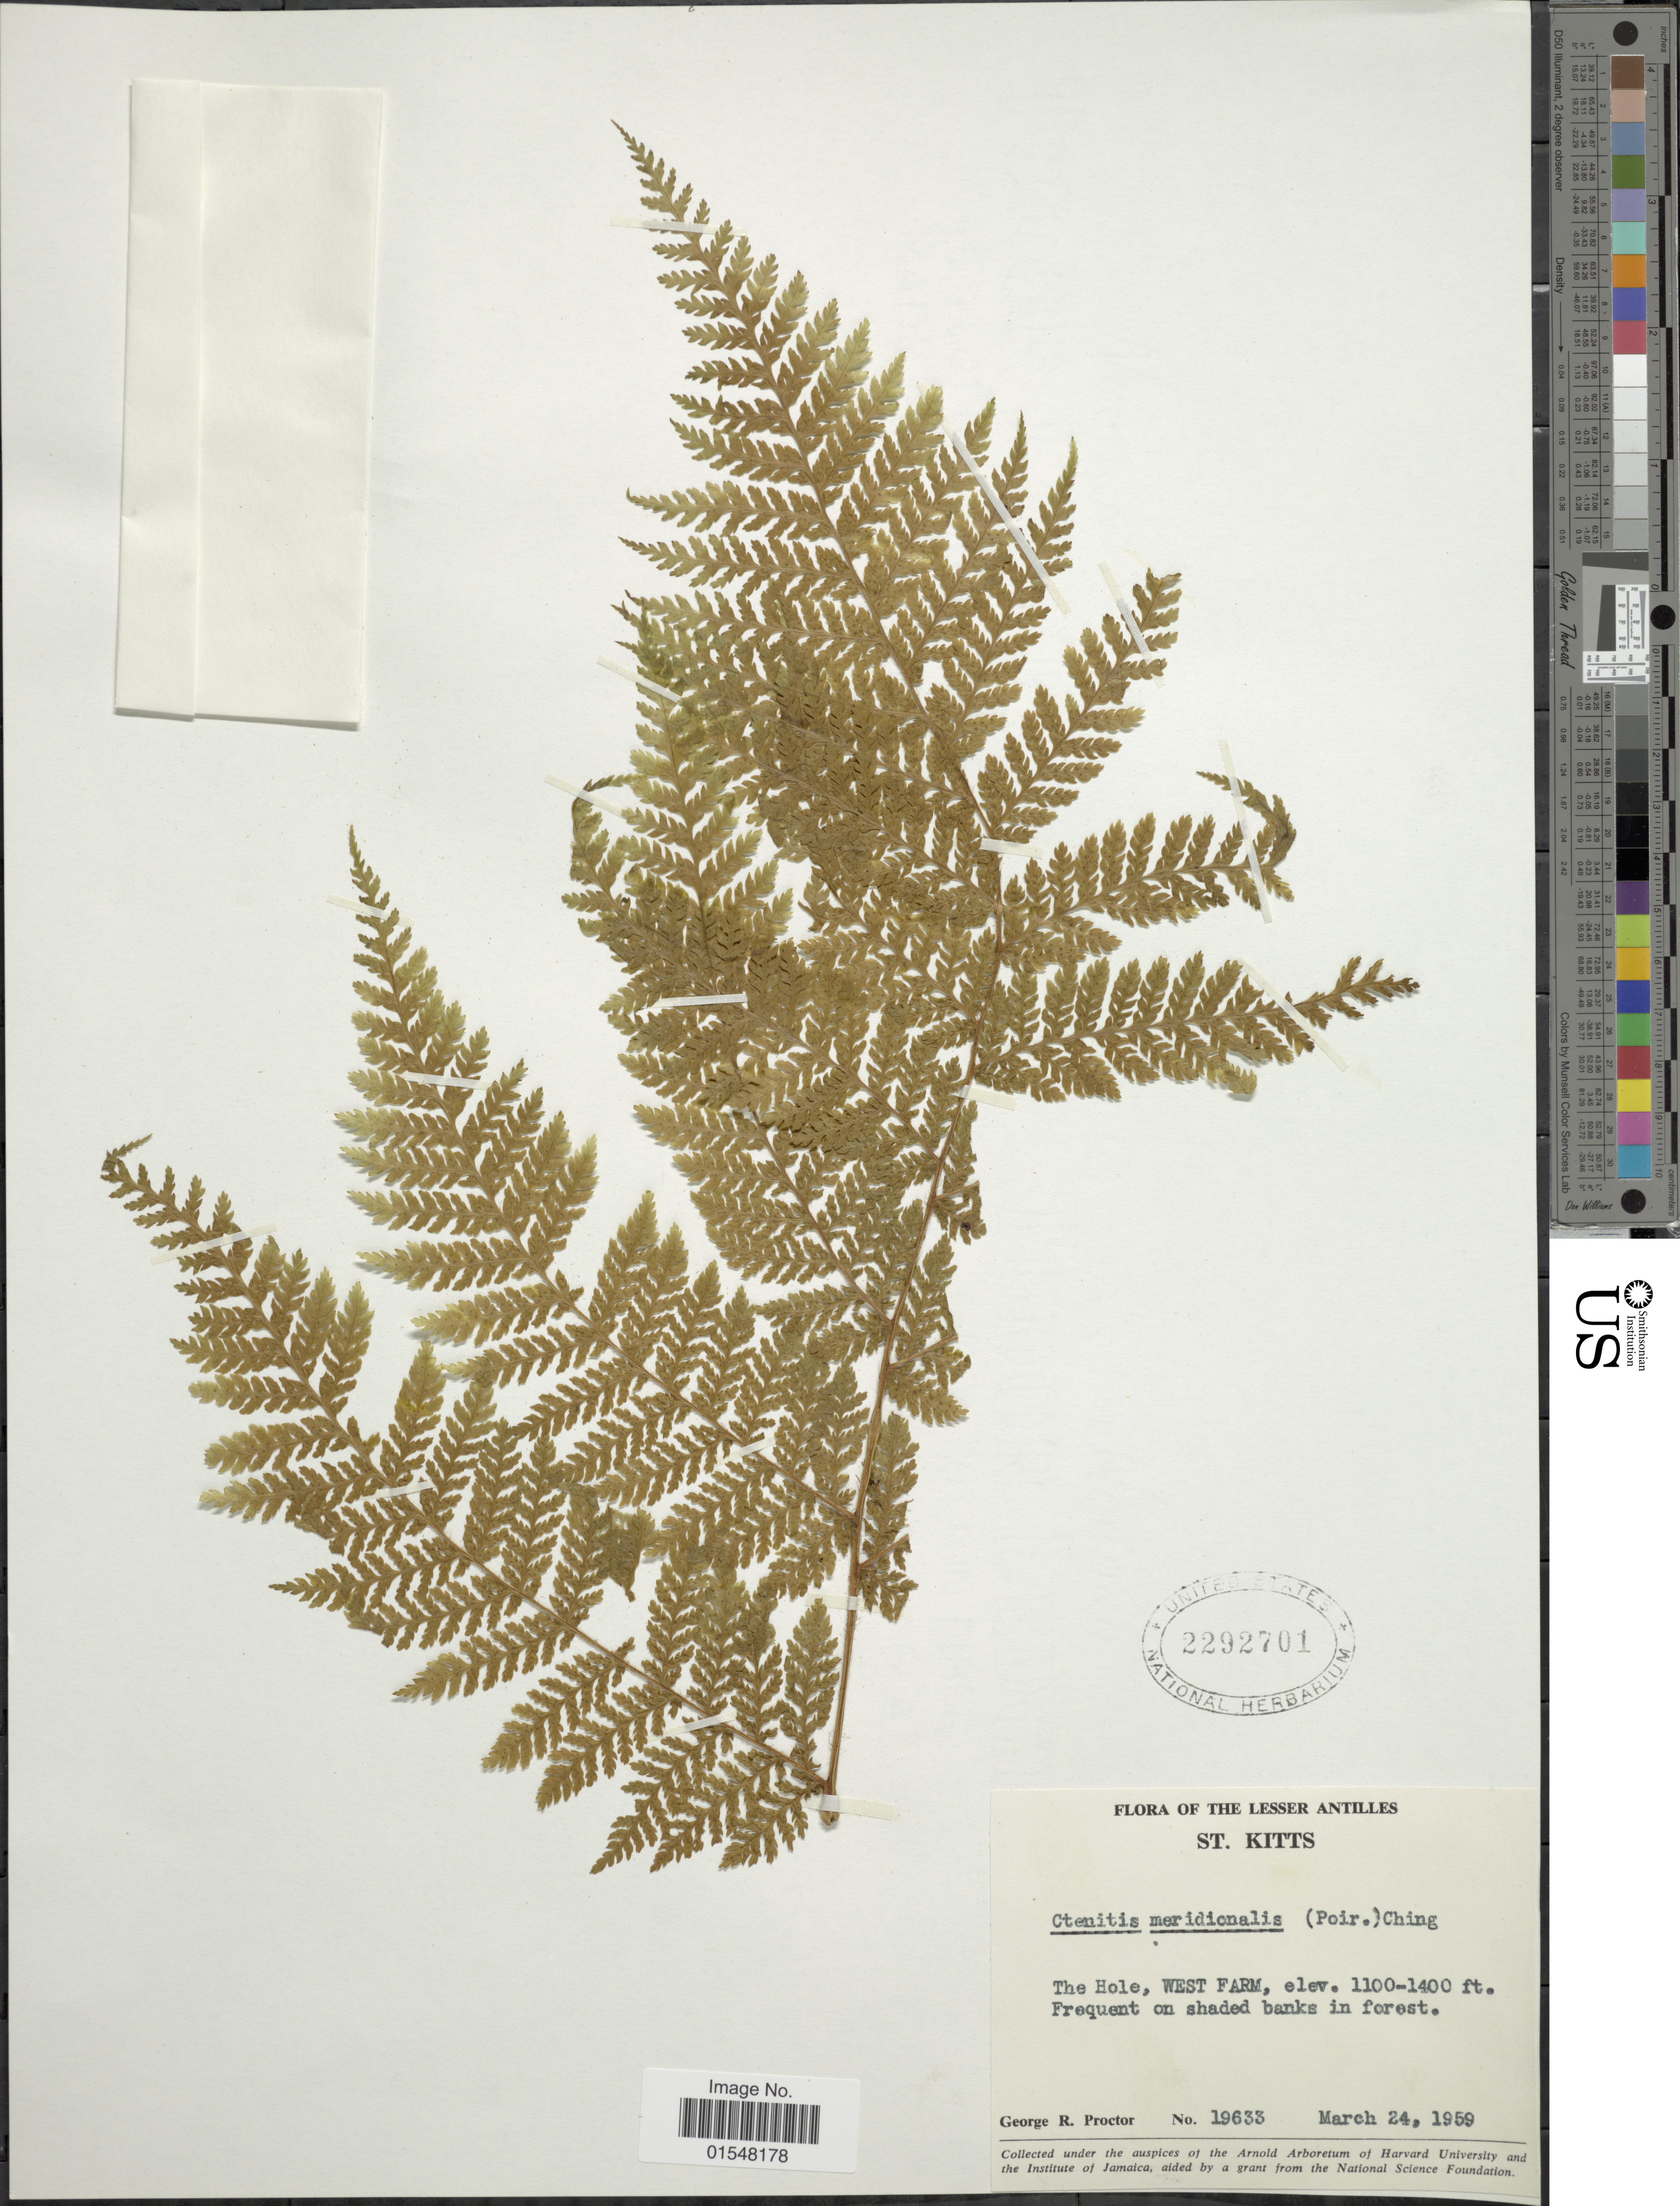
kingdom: Plantae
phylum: Tracheophyta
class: Polypodiopsida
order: Polypodiales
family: Dryopteridaceae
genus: Ctenitis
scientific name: Ctenitis meridionalis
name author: (Poir.) Ching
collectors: G. R. Proctor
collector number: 19633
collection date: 1959-03-24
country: St. Christopher-Nevis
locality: The Lesser Antilles, St. Kitts, The Hole, West Farm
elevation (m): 335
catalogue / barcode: US 2292701